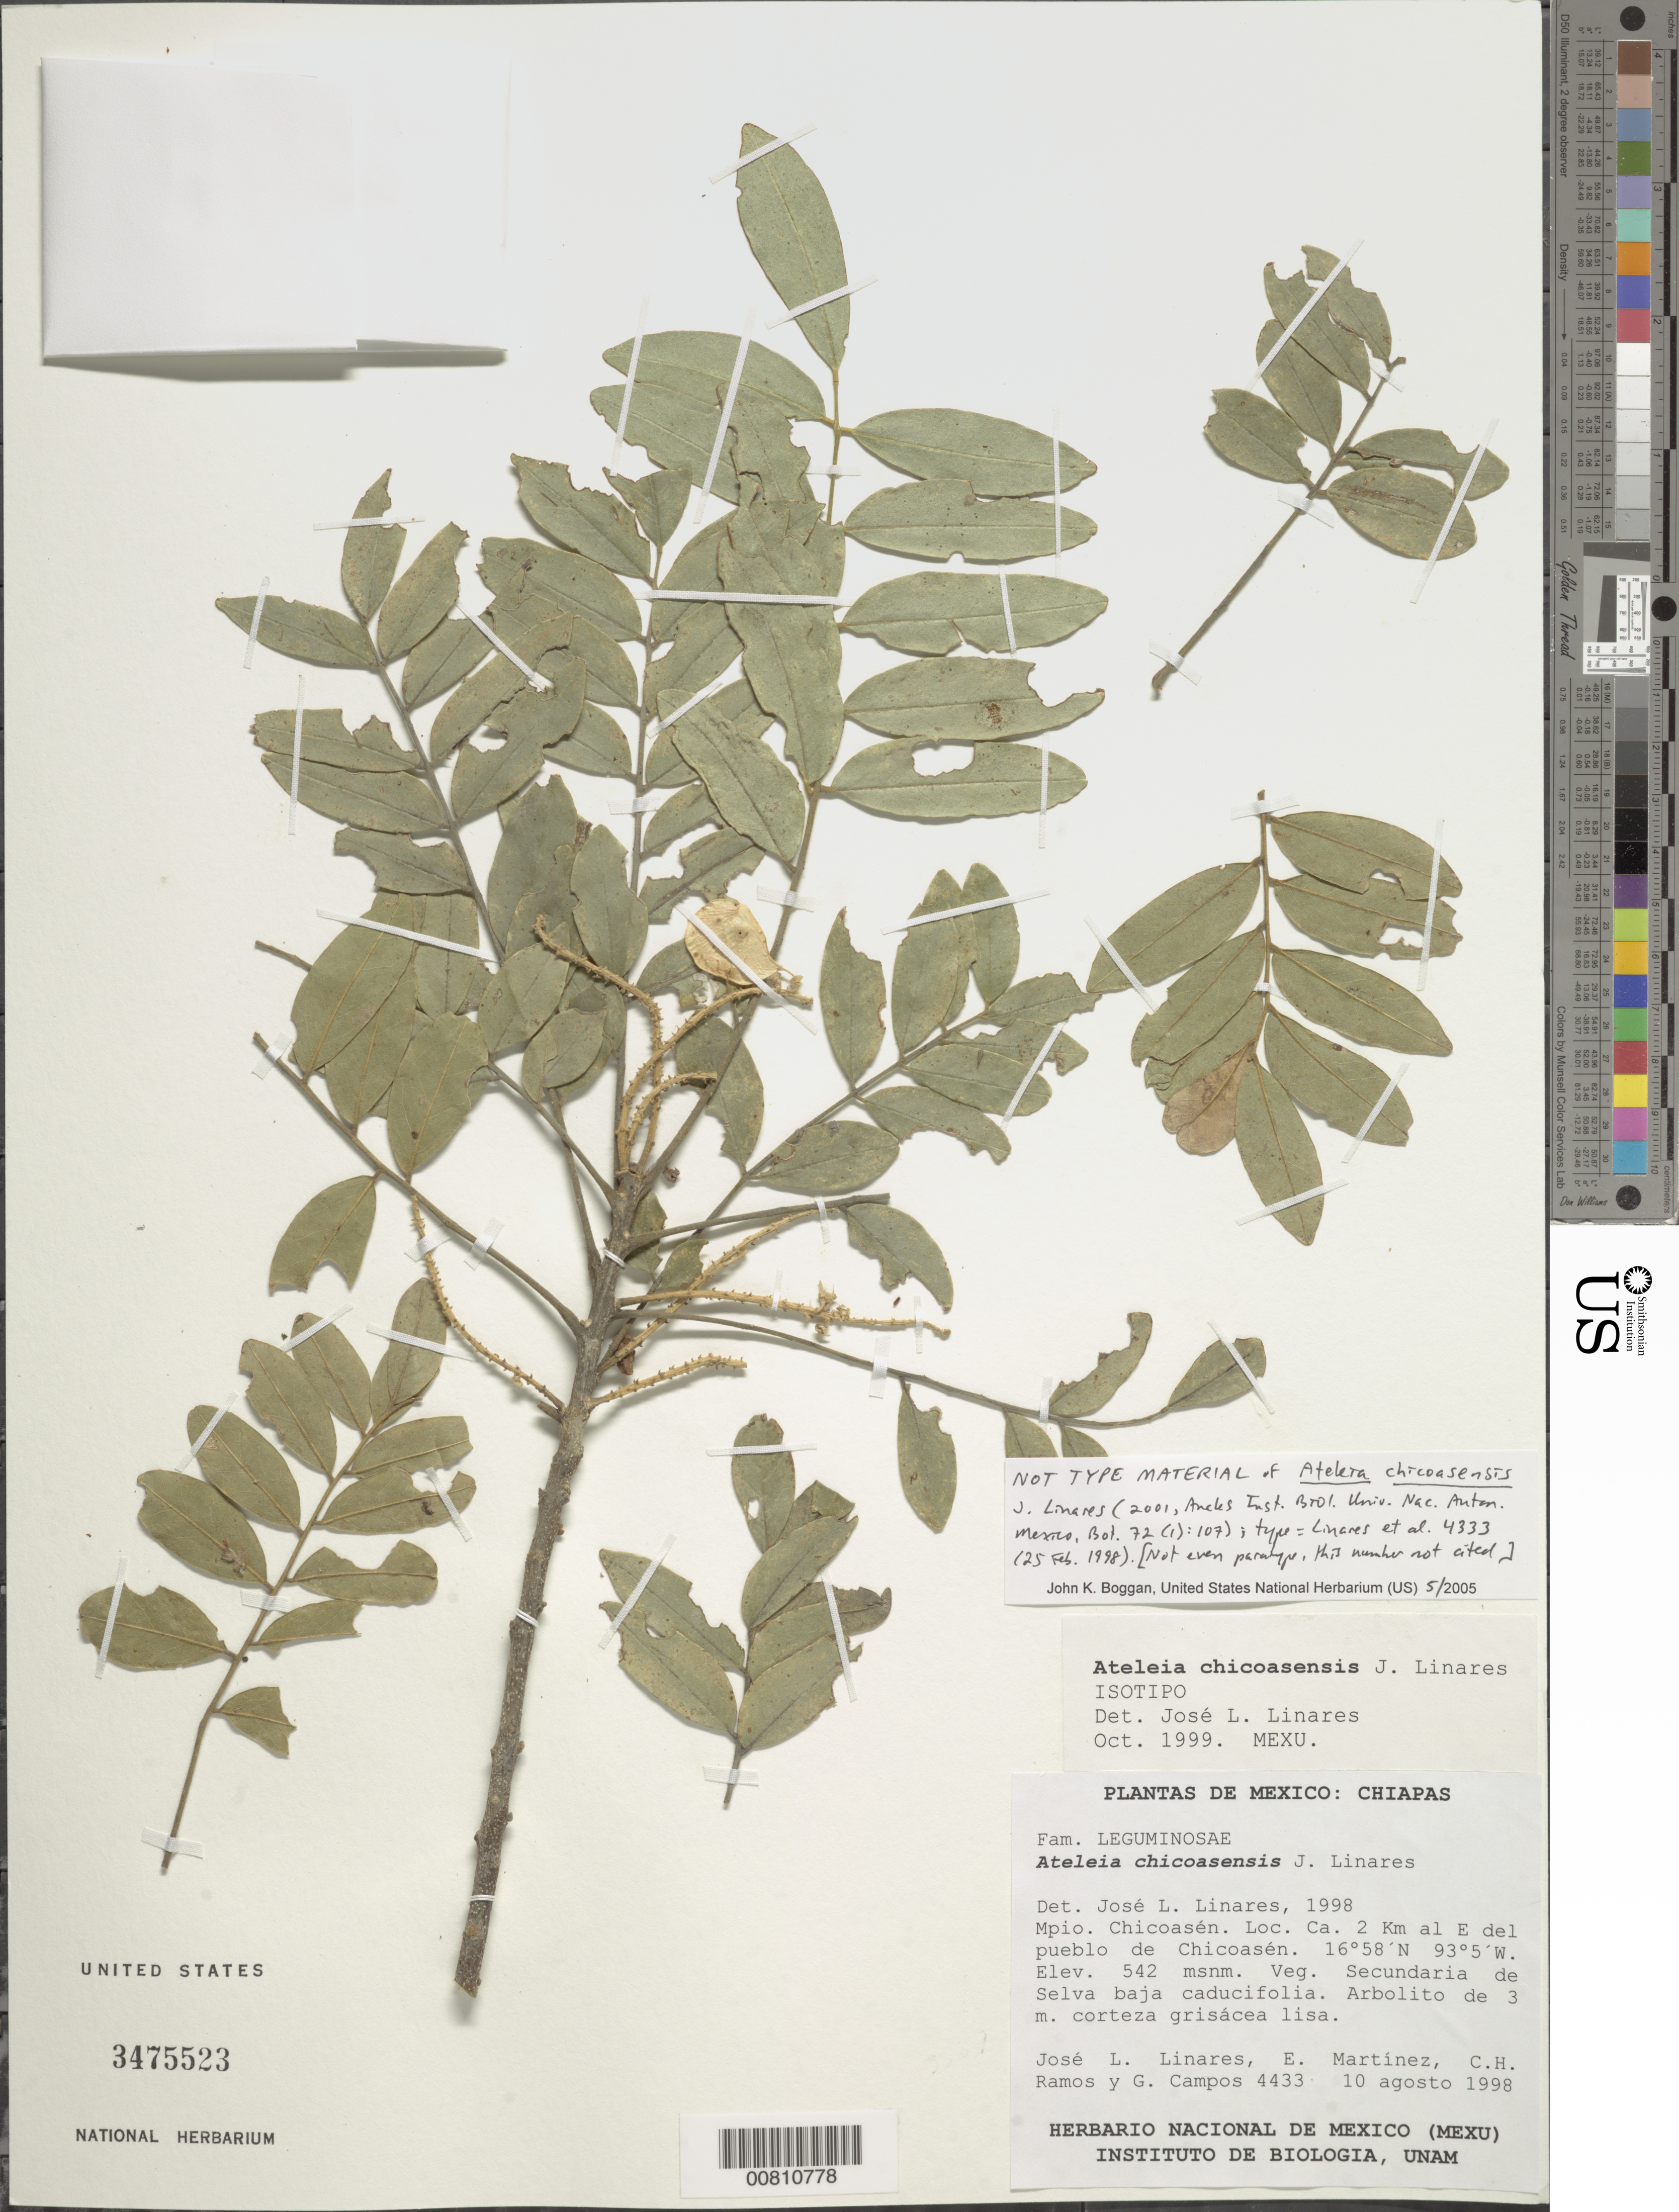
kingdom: Plantae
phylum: Tracheophyta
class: Magnoliopsida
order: Fabales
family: Fabaceae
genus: Ateleia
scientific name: Ateleia chicoasensis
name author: J. Linares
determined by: Linares, J. L., (MEXICO)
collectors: J. Linares, E. Martínez, C. H. Ramos & G. Castillo C.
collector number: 4433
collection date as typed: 10 Aug 1998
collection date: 1998-08-10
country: Mexico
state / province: Chiapas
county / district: Chicoasen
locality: E del pueblo de Chicoasen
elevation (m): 542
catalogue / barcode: US 3475523